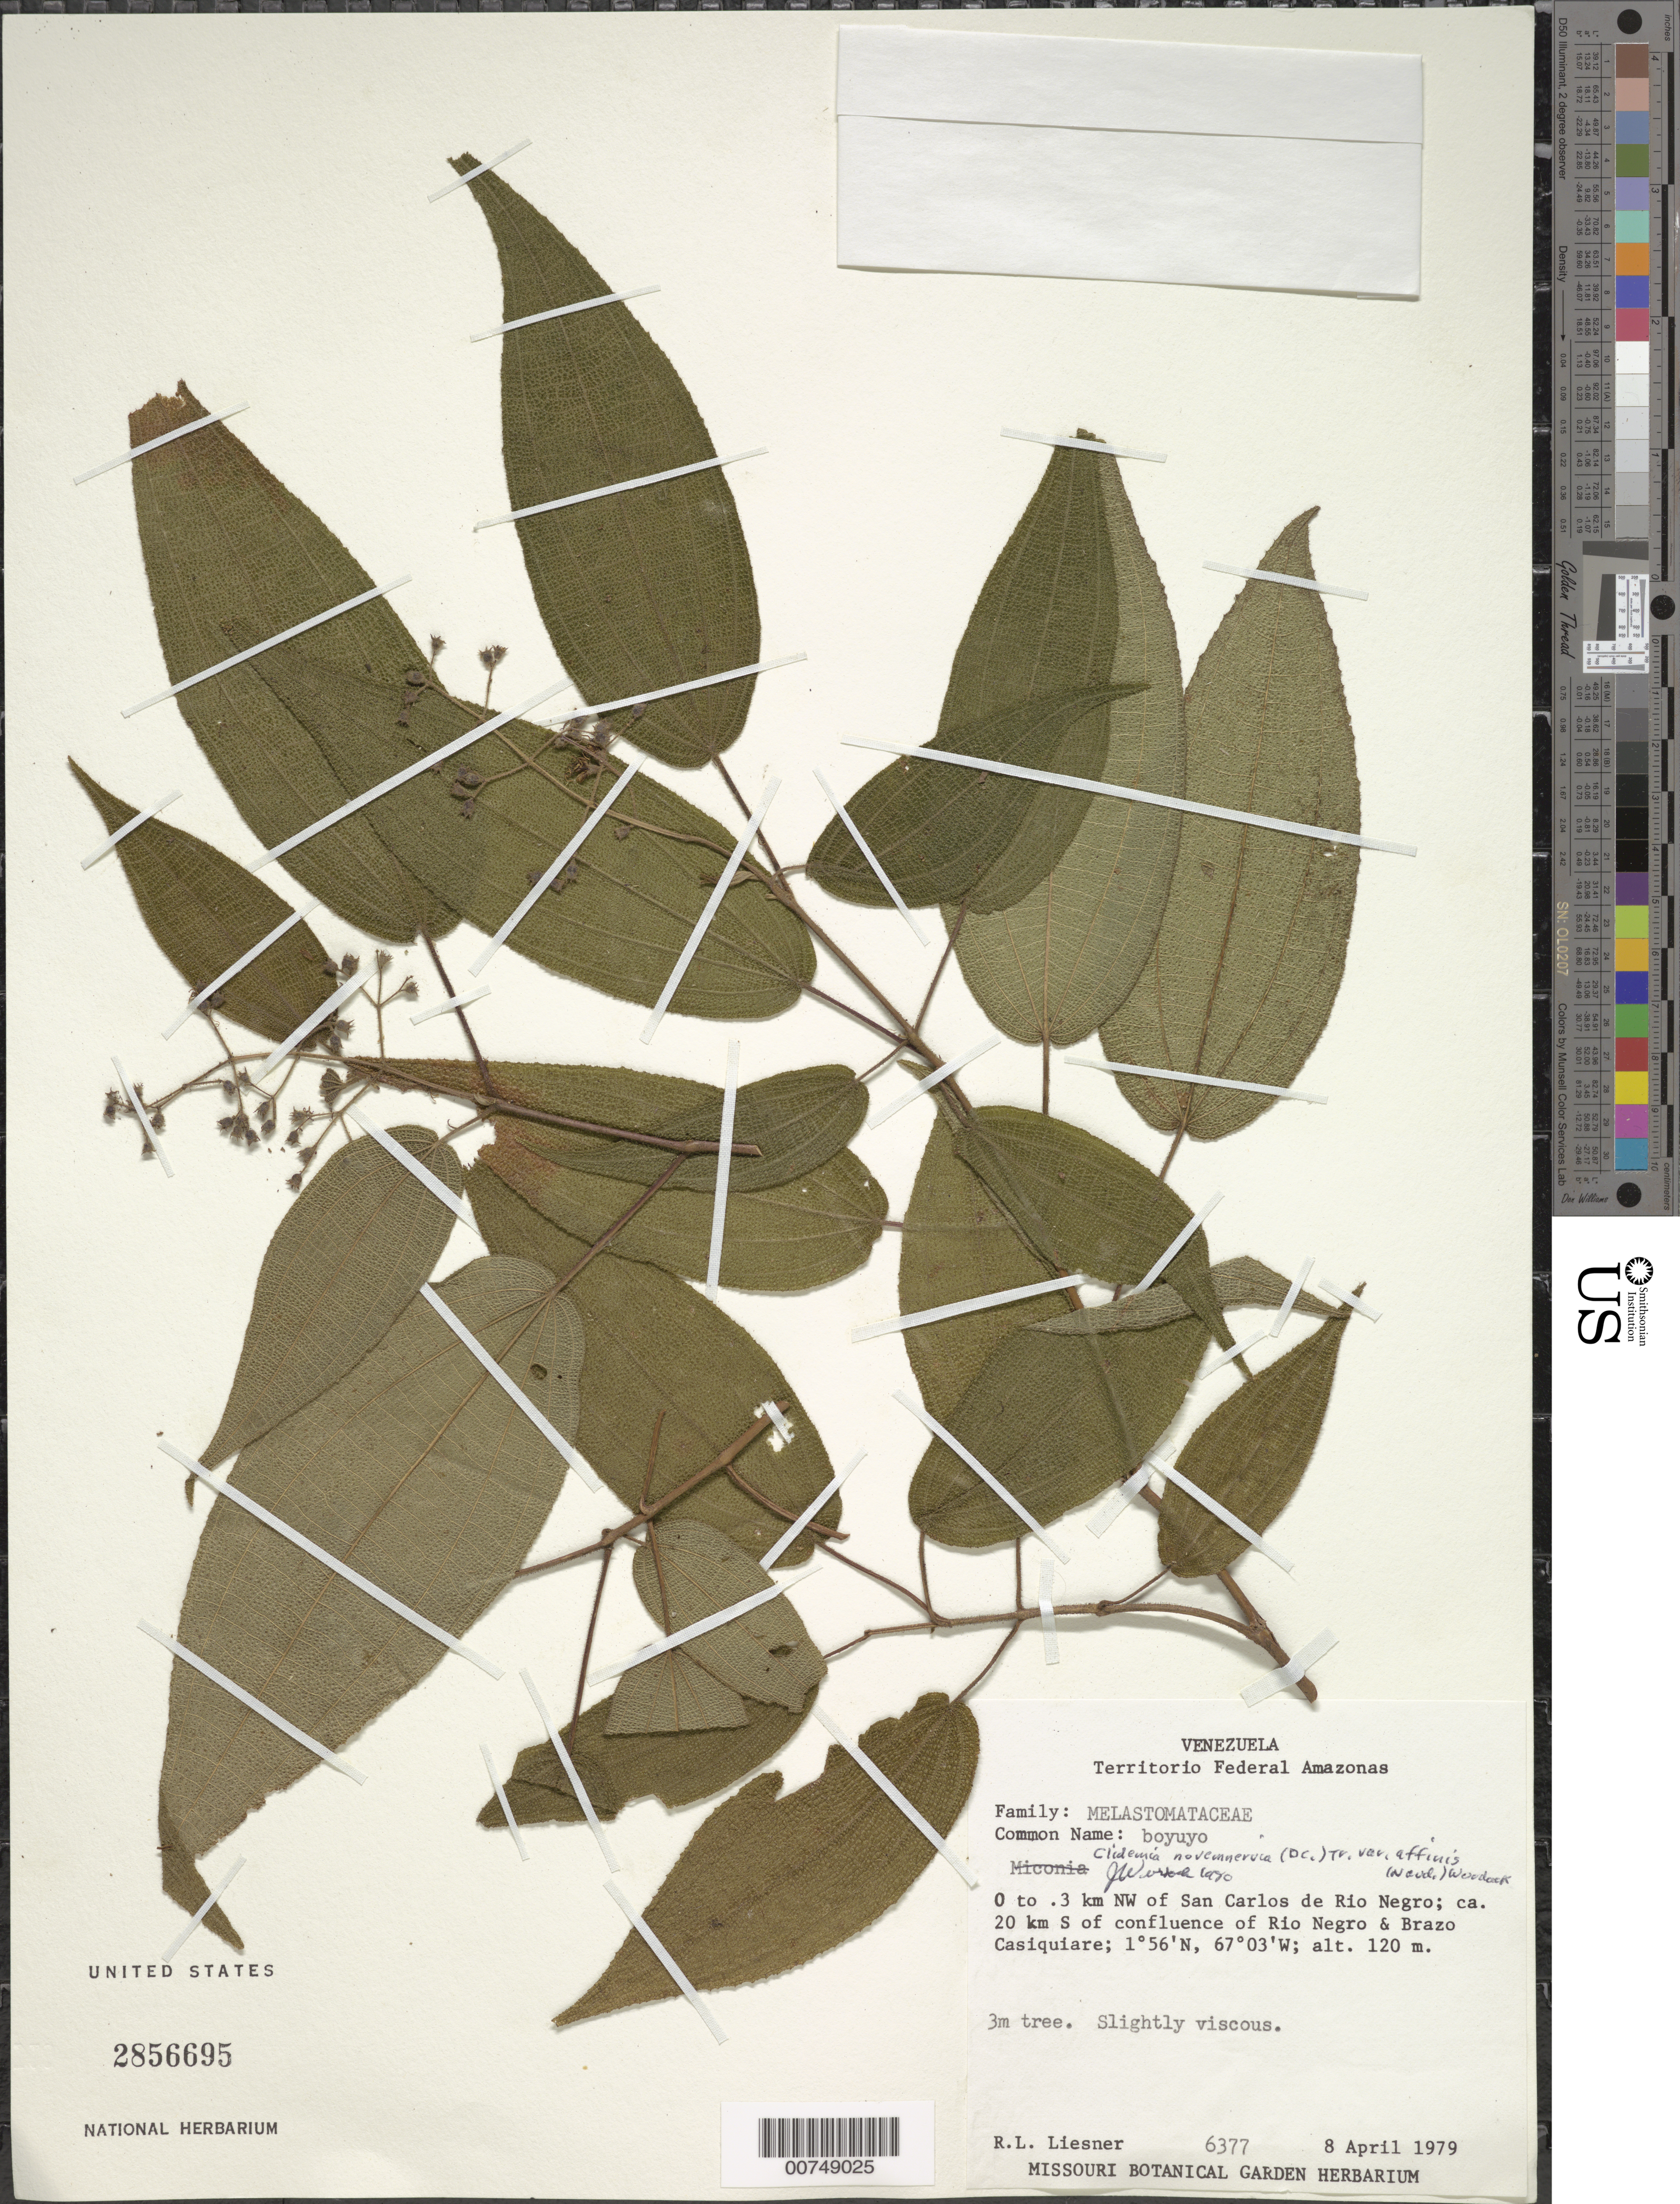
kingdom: Plantae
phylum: Tracheophyta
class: Magnoliopsida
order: Myrtales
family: Melastomataceae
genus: Clidemia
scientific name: Clidemia novemnervia var. affinis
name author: (Naudin) Wurdack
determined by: Wurdack, John J., (US), US (UNITED STATES)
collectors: R. L. Liesner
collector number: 6377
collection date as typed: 8-Apr-79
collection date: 1979-04-08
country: Venezuela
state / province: Amazonas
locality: San Carlos de Río Negro, 0-0.3 km NW of; ca 20 km S of confluence of Río Negro and Brazo Casiquiare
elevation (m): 120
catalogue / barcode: US 2856695